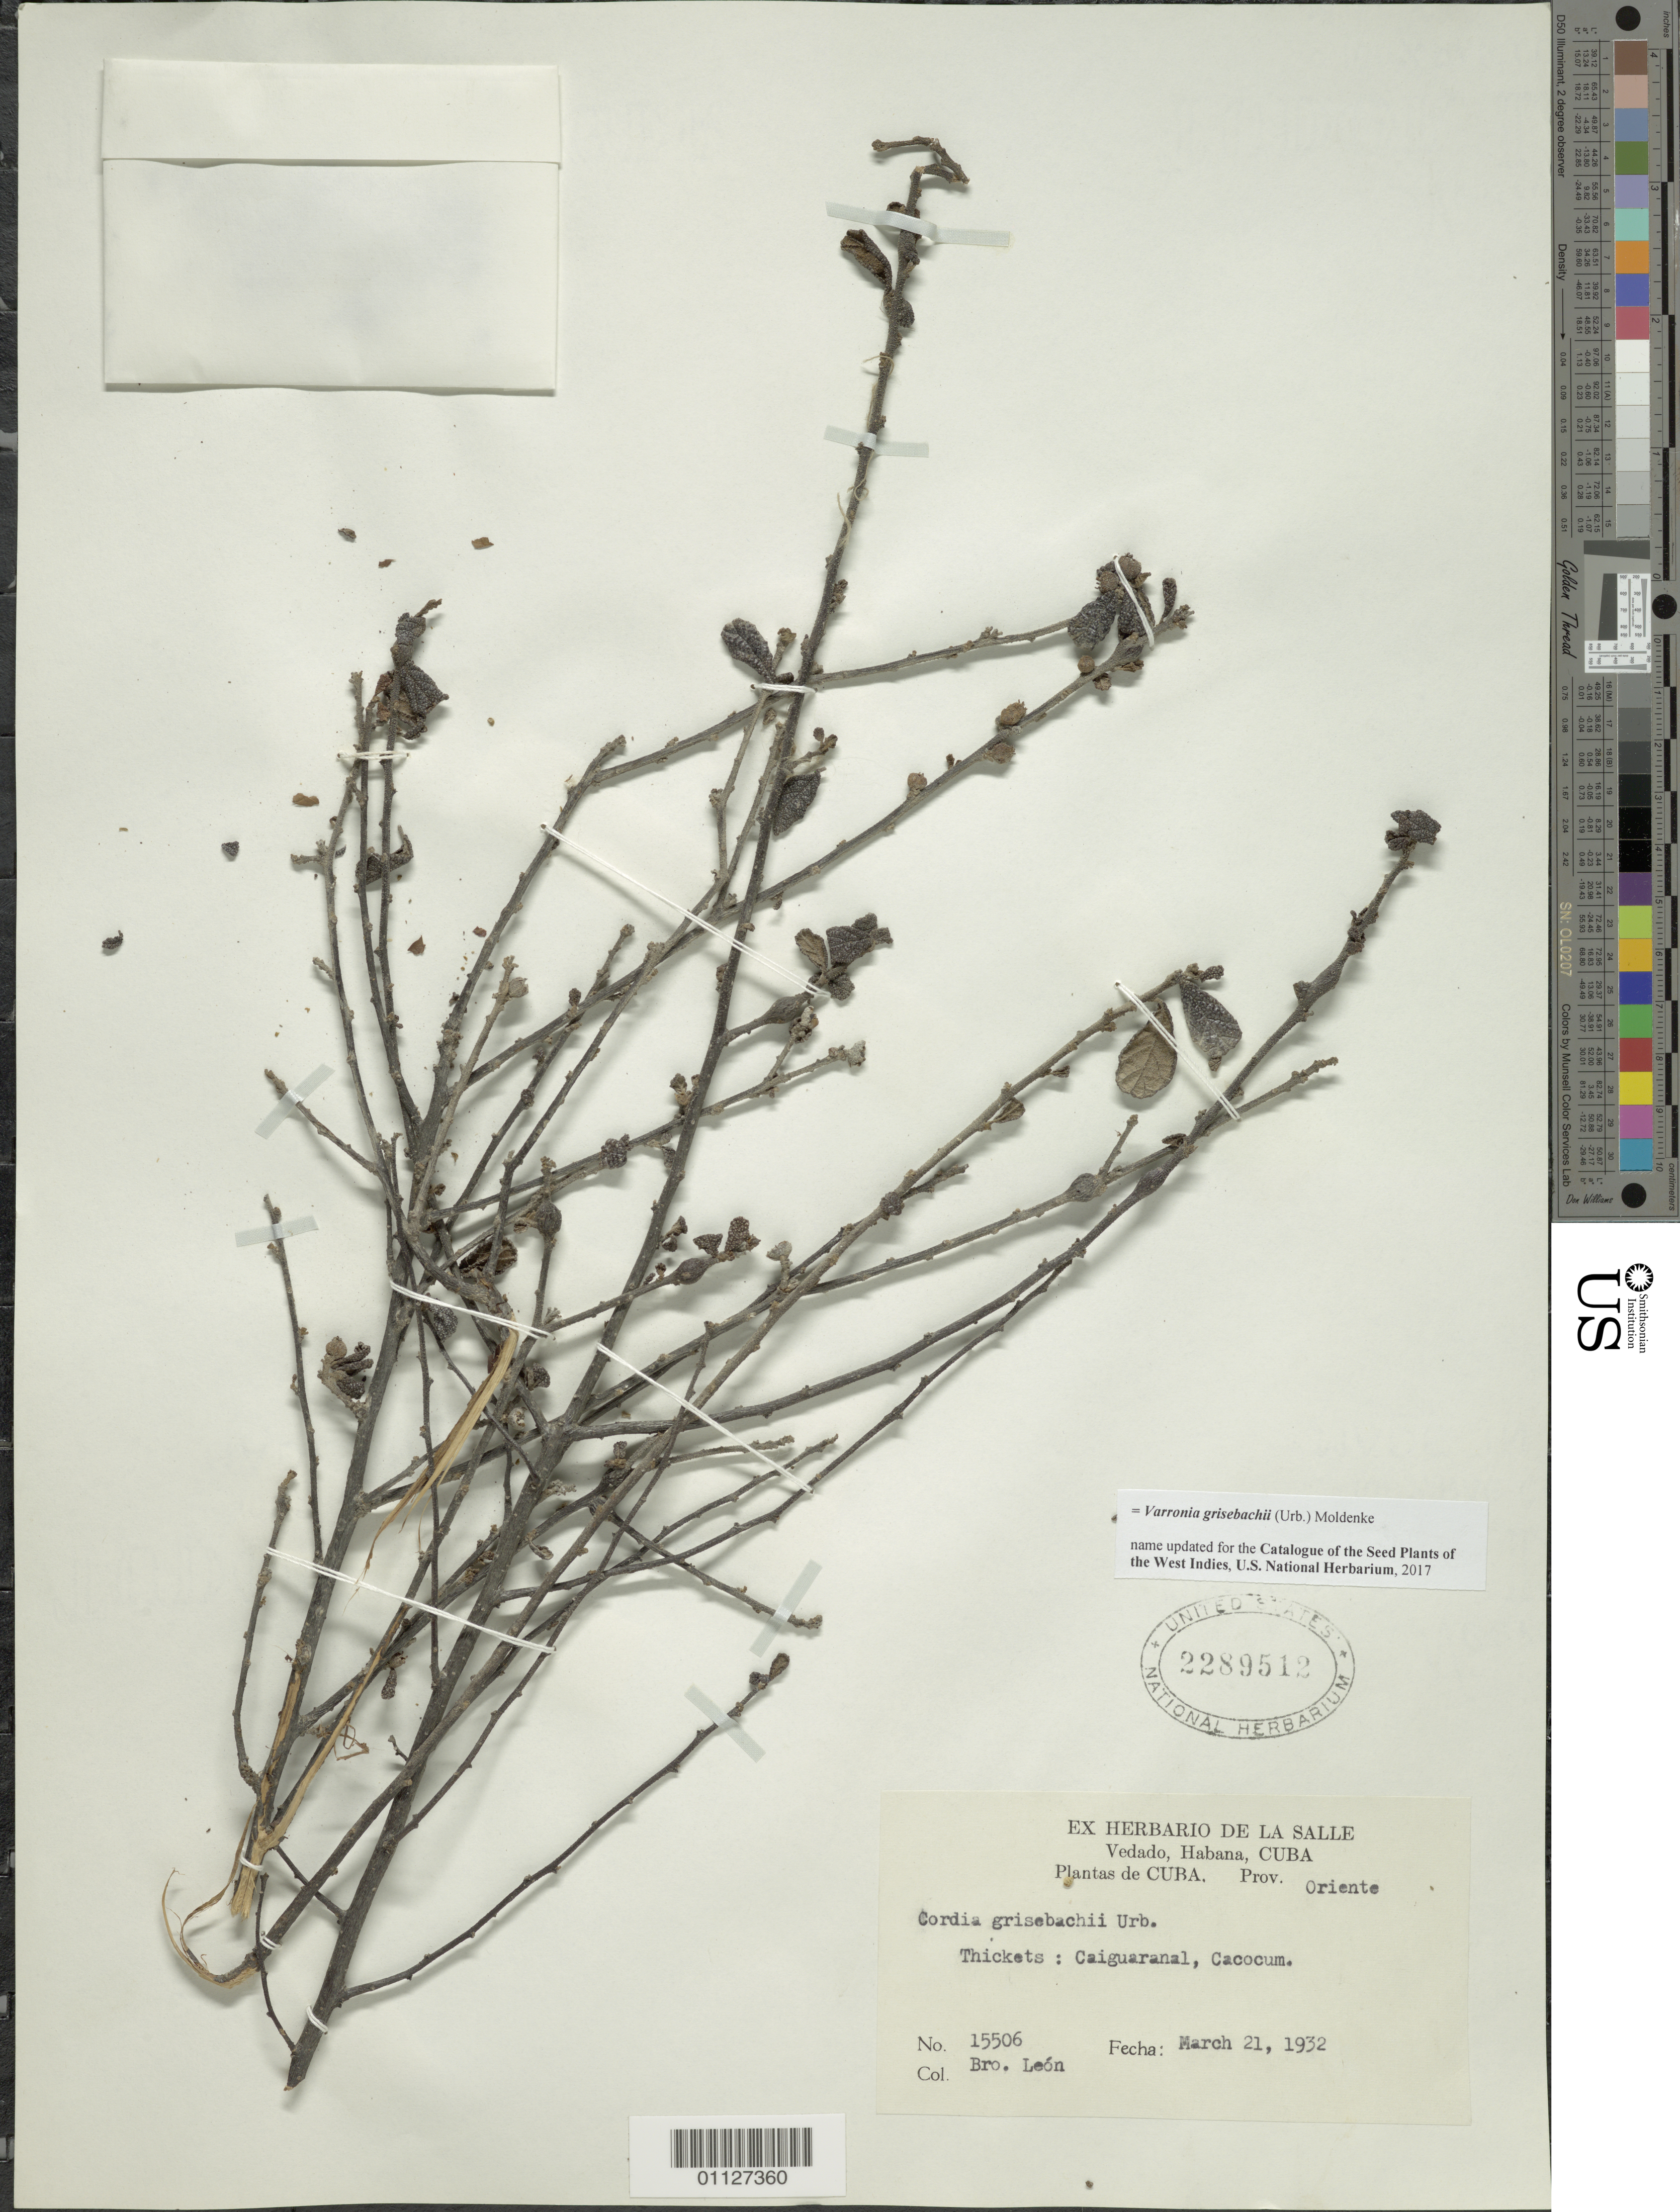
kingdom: Plantae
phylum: Tracheophyta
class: Magnoliopsida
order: Boraginales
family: Cordiaceae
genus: Varronia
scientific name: Varronia grisebachii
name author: (Urb.) Moldenke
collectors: Bro. León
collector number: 15506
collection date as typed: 21 Mar 1932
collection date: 1932-03-21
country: Cuba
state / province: Holguín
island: Cuba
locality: Thickets: Caiguaranal, Cacocum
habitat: Thickets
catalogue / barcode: US 2289512